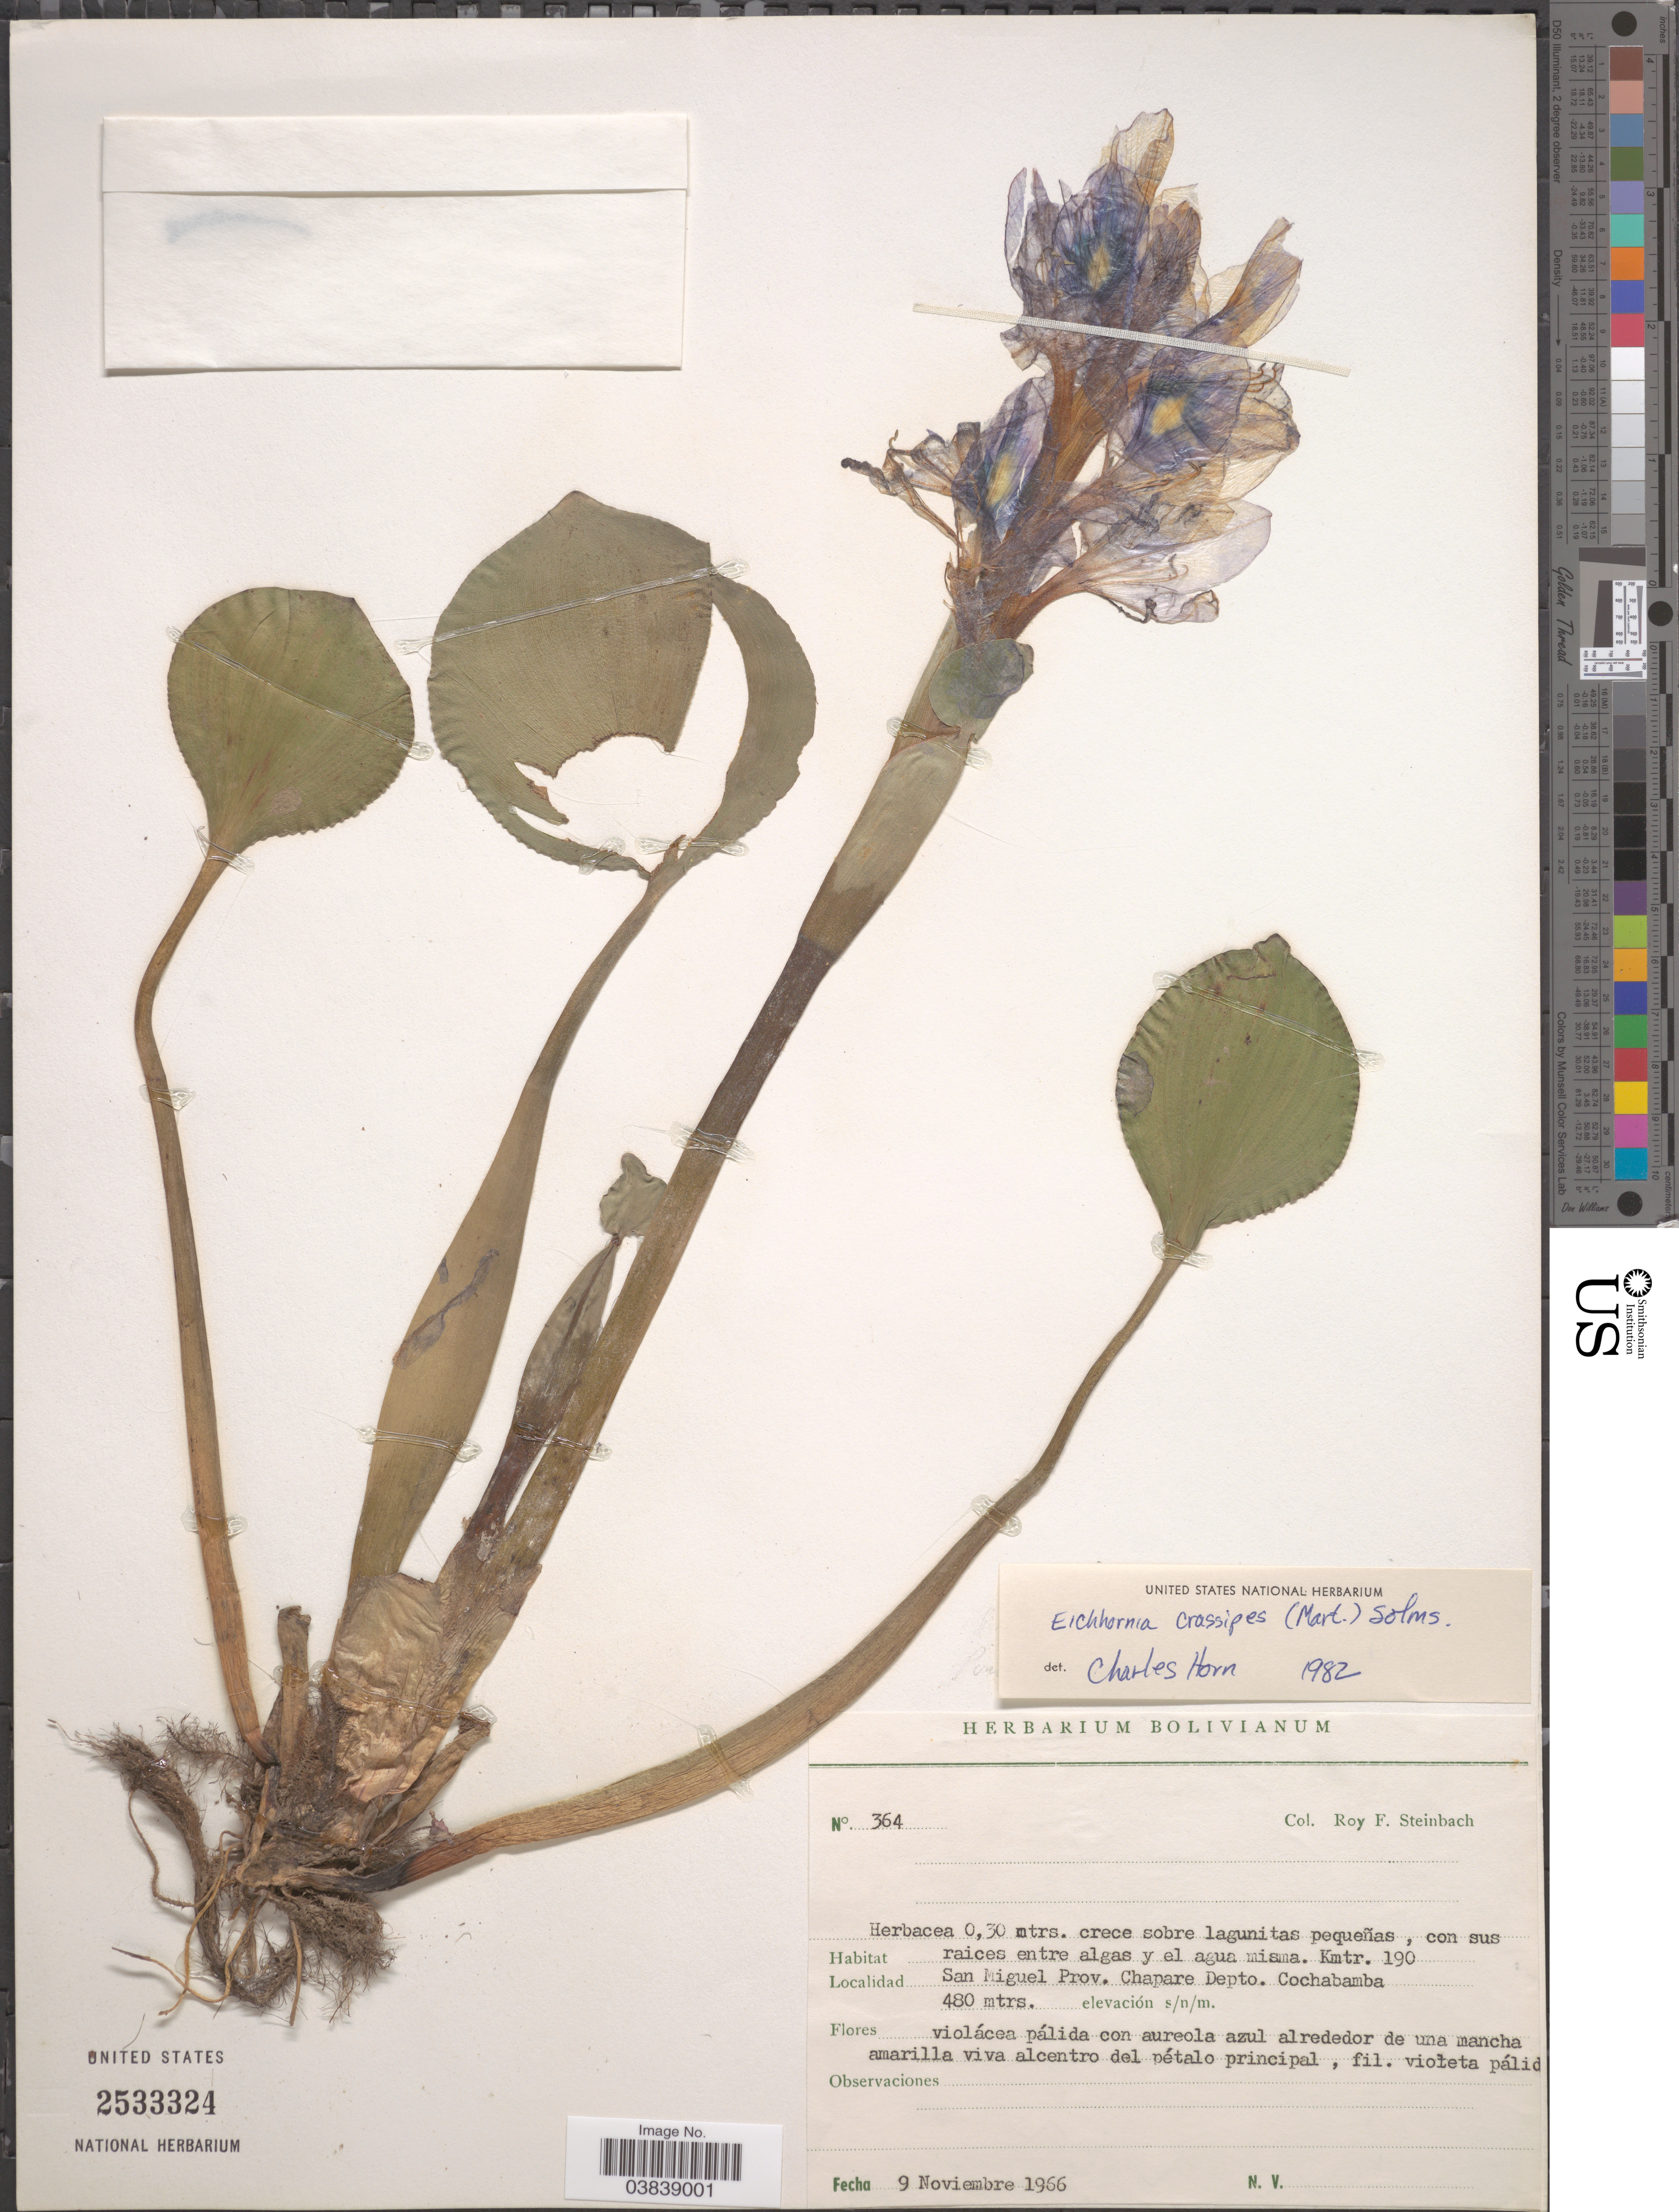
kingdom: Plantae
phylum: Tracheophyta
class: Liliopsida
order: Commelinales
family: Pontederiaceae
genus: Eichhornia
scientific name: Eichhornia crassipes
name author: (Mart.) Solms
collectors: R. F. Steinbach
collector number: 364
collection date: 1966-11-09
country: Bolivia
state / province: Cochabamba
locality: Kmtr. 190. San Miguel Prov. Chapare Depto. Cochabamba.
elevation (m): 480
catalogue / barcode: US 2533324